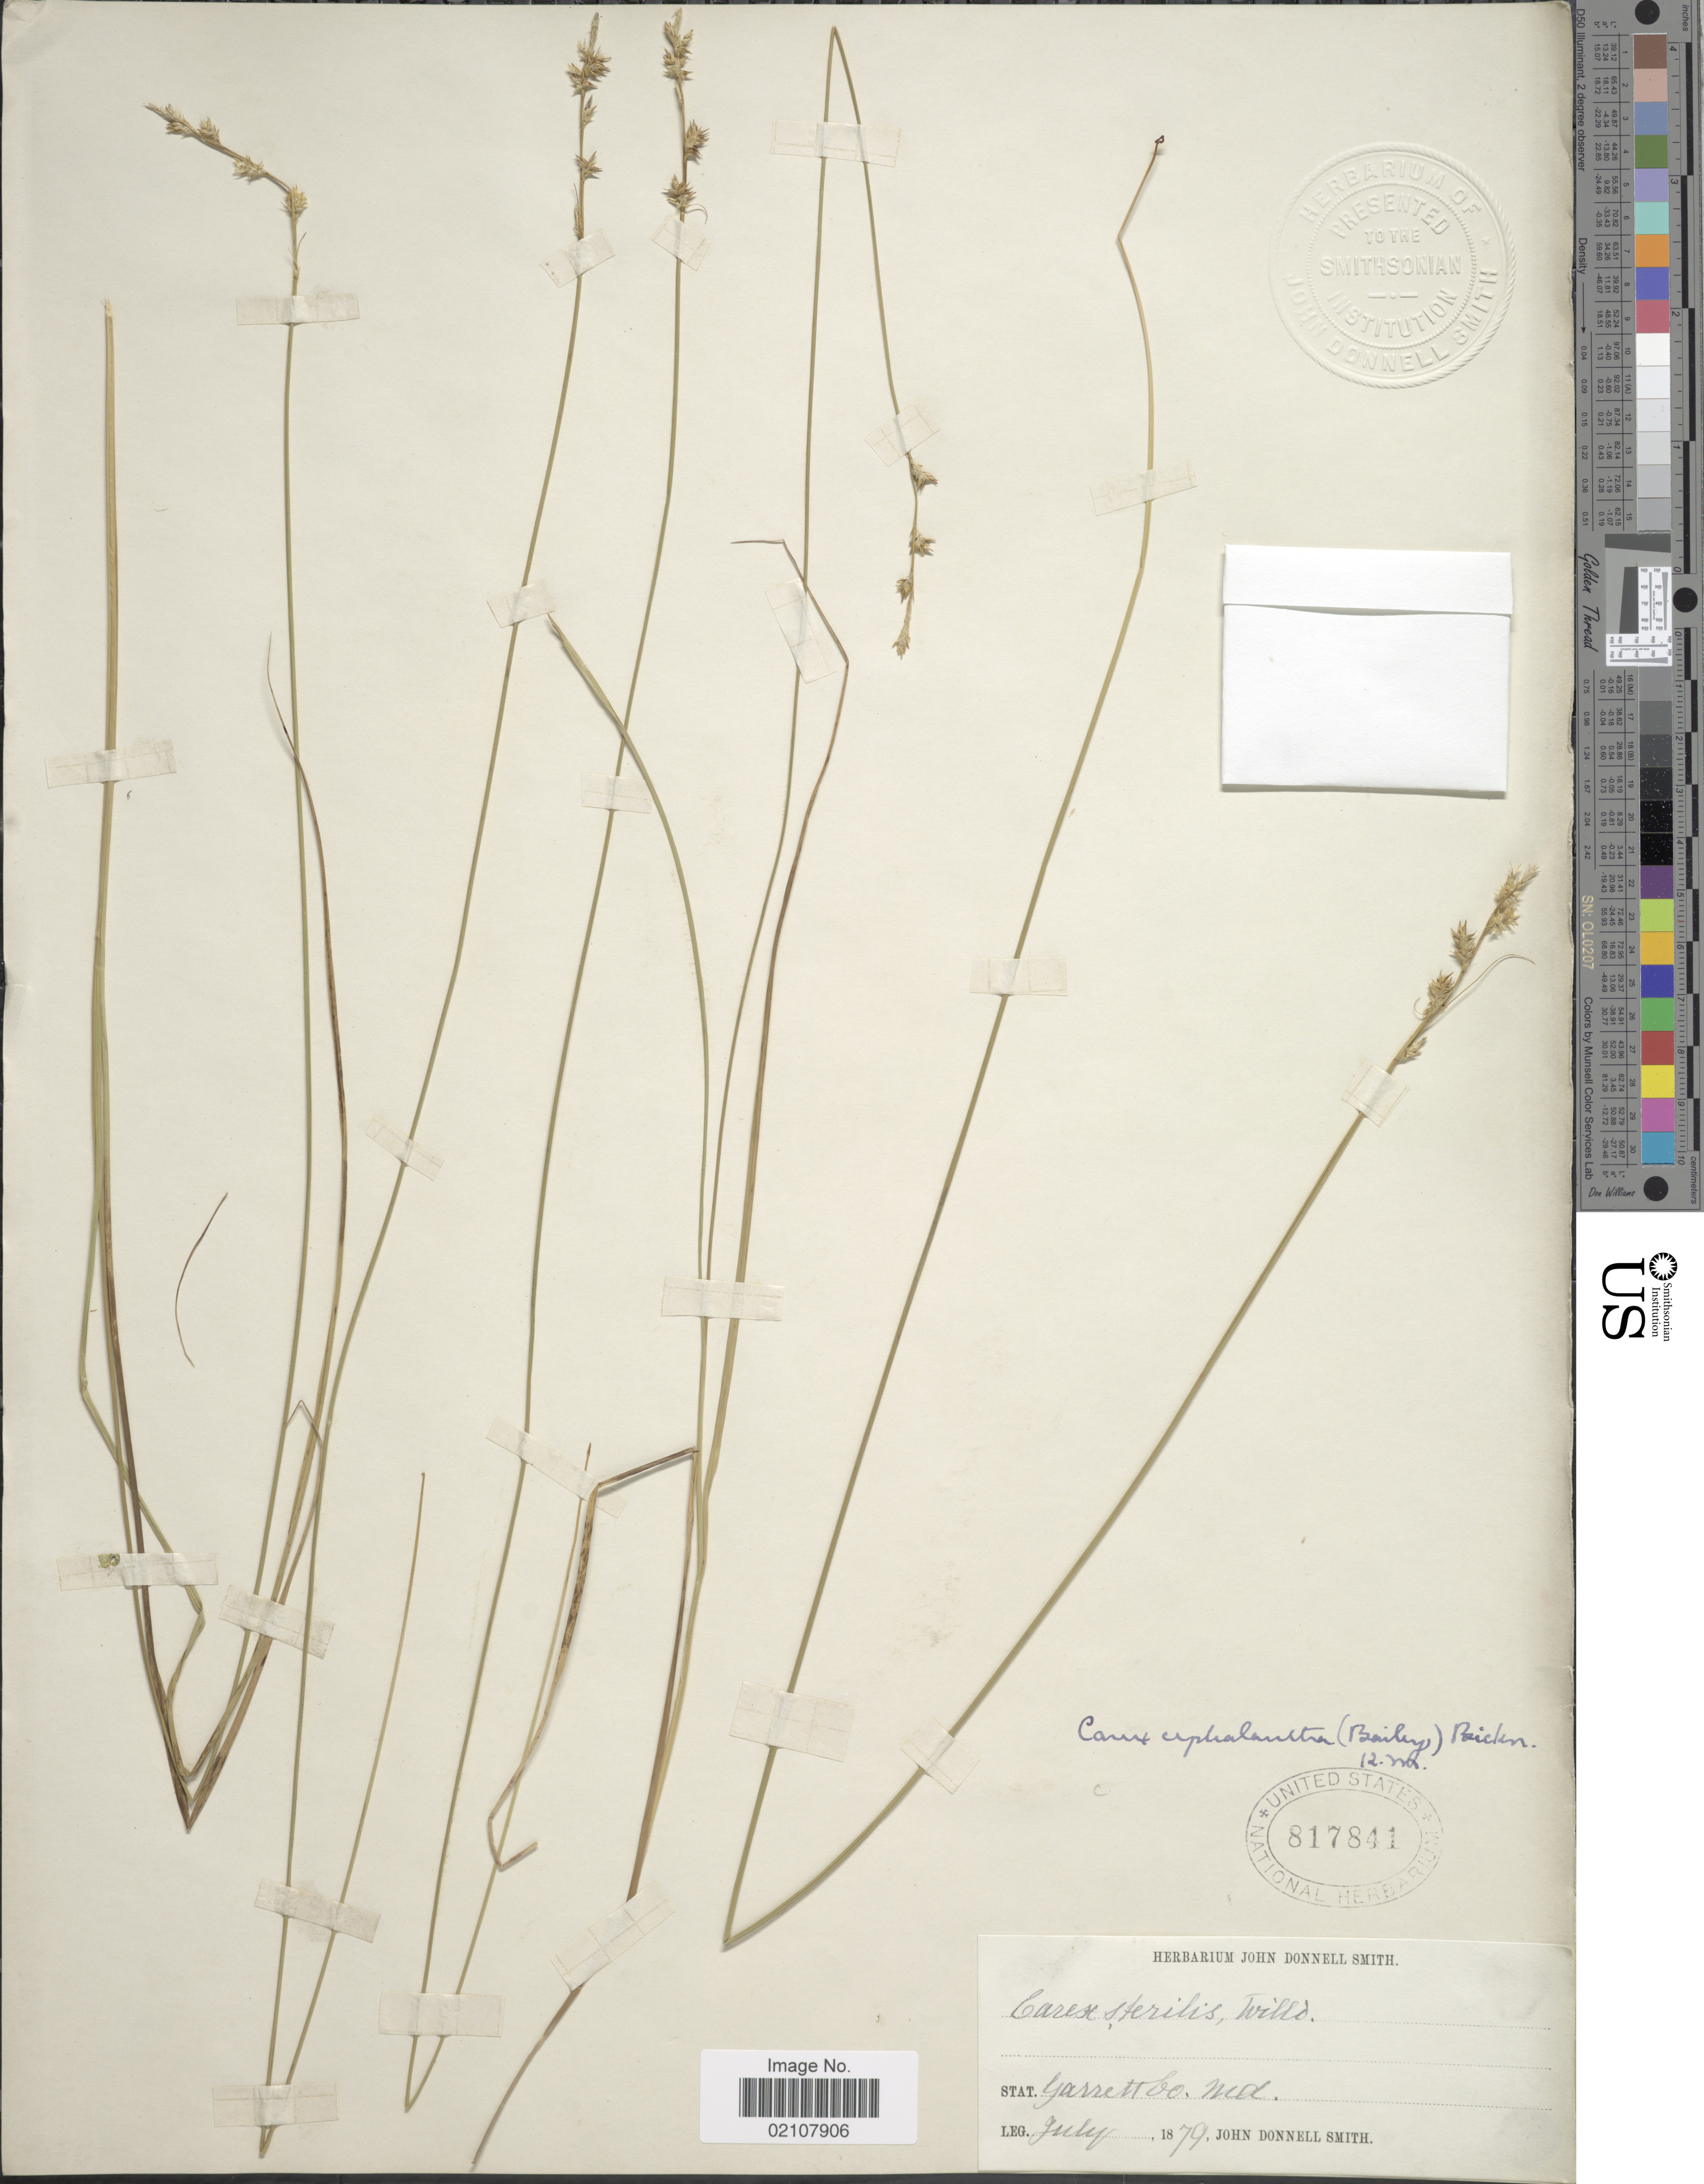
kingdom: Plantae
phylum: Tracheophyta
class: Liliopsida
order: Poales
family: Cyperaceae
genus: Carex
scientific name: Carex echinata subsp. echinata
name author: Murray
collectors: J. Donnell Smith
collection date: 1879-07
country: United States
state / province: Maryland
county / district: Garrett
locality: Garrett Co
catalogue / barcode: US 817841